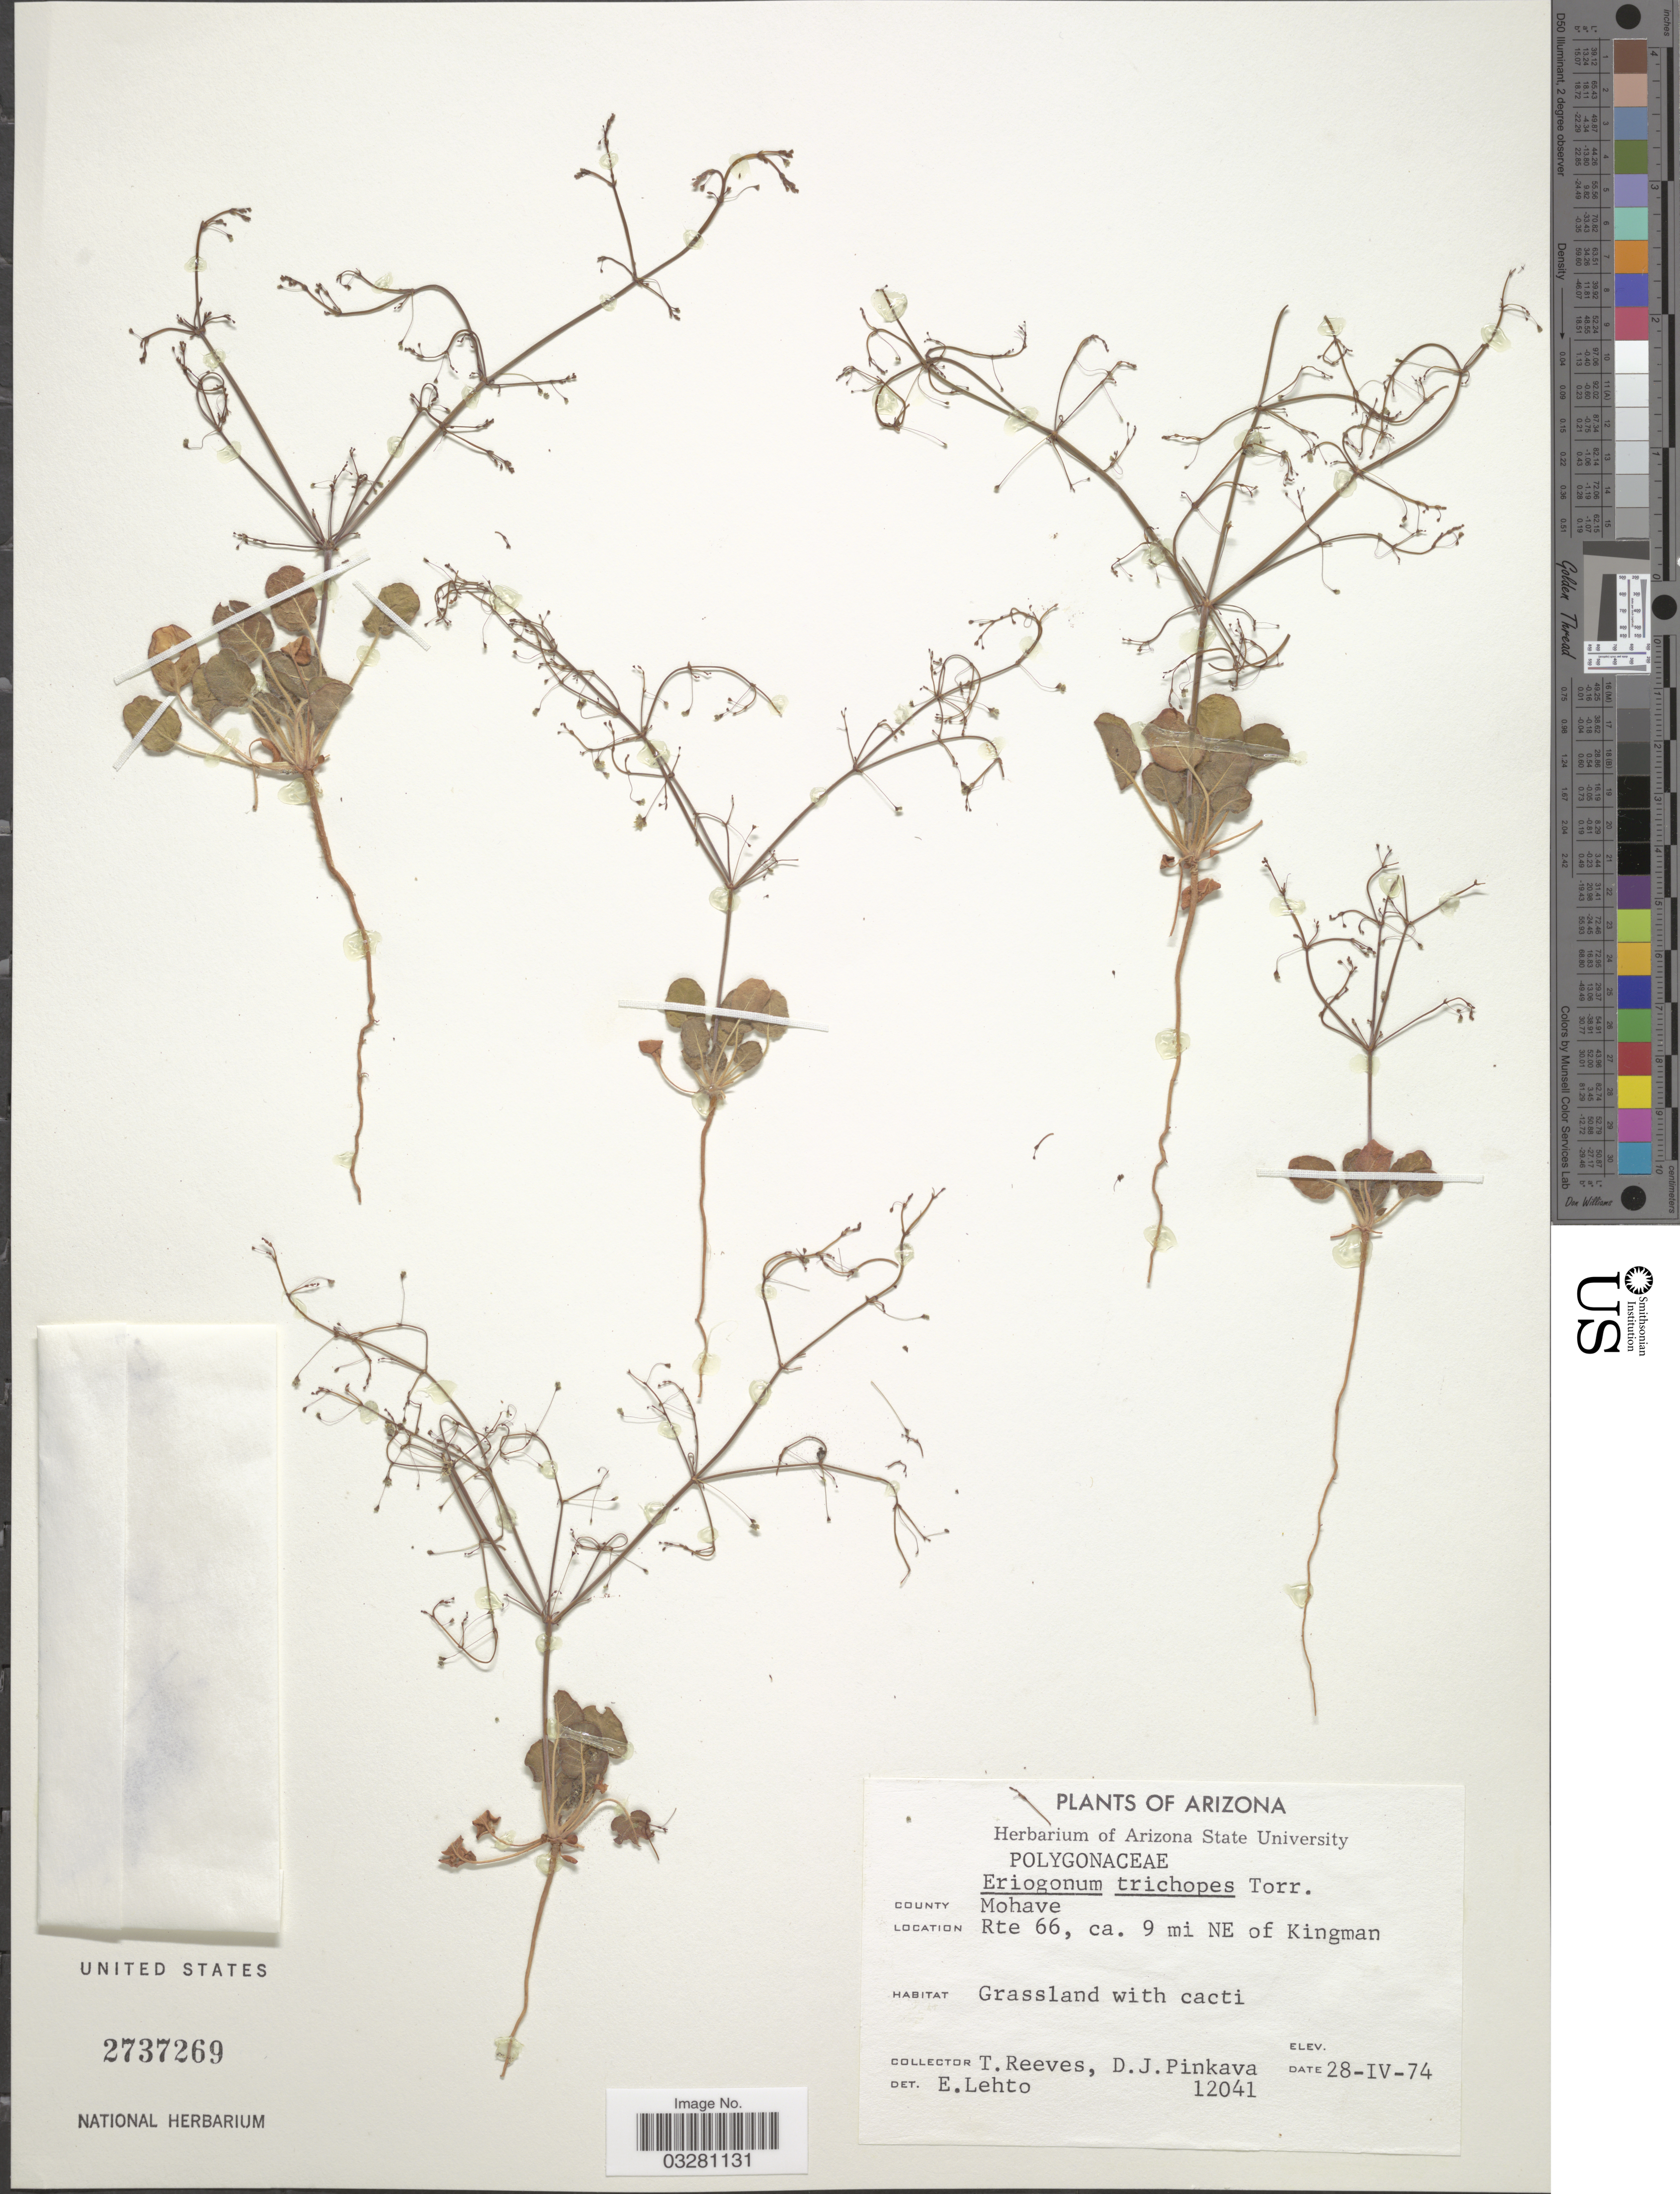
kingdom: Plantae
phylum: Tracheophyta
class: Magnoliopsida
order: Caryophyllales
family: Polygonaceae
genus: Eriogonum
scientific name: Eriogonum trichopes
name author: Torr.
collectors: T. Reeves & D. J. Pinkava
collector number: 12041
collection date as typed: Transcribed d/m/y: 28/4/74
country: United States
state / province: Arizona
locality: County Mohave. Rte 66, ca. 9 mi NE of Kingman.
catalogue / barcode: US 2737269